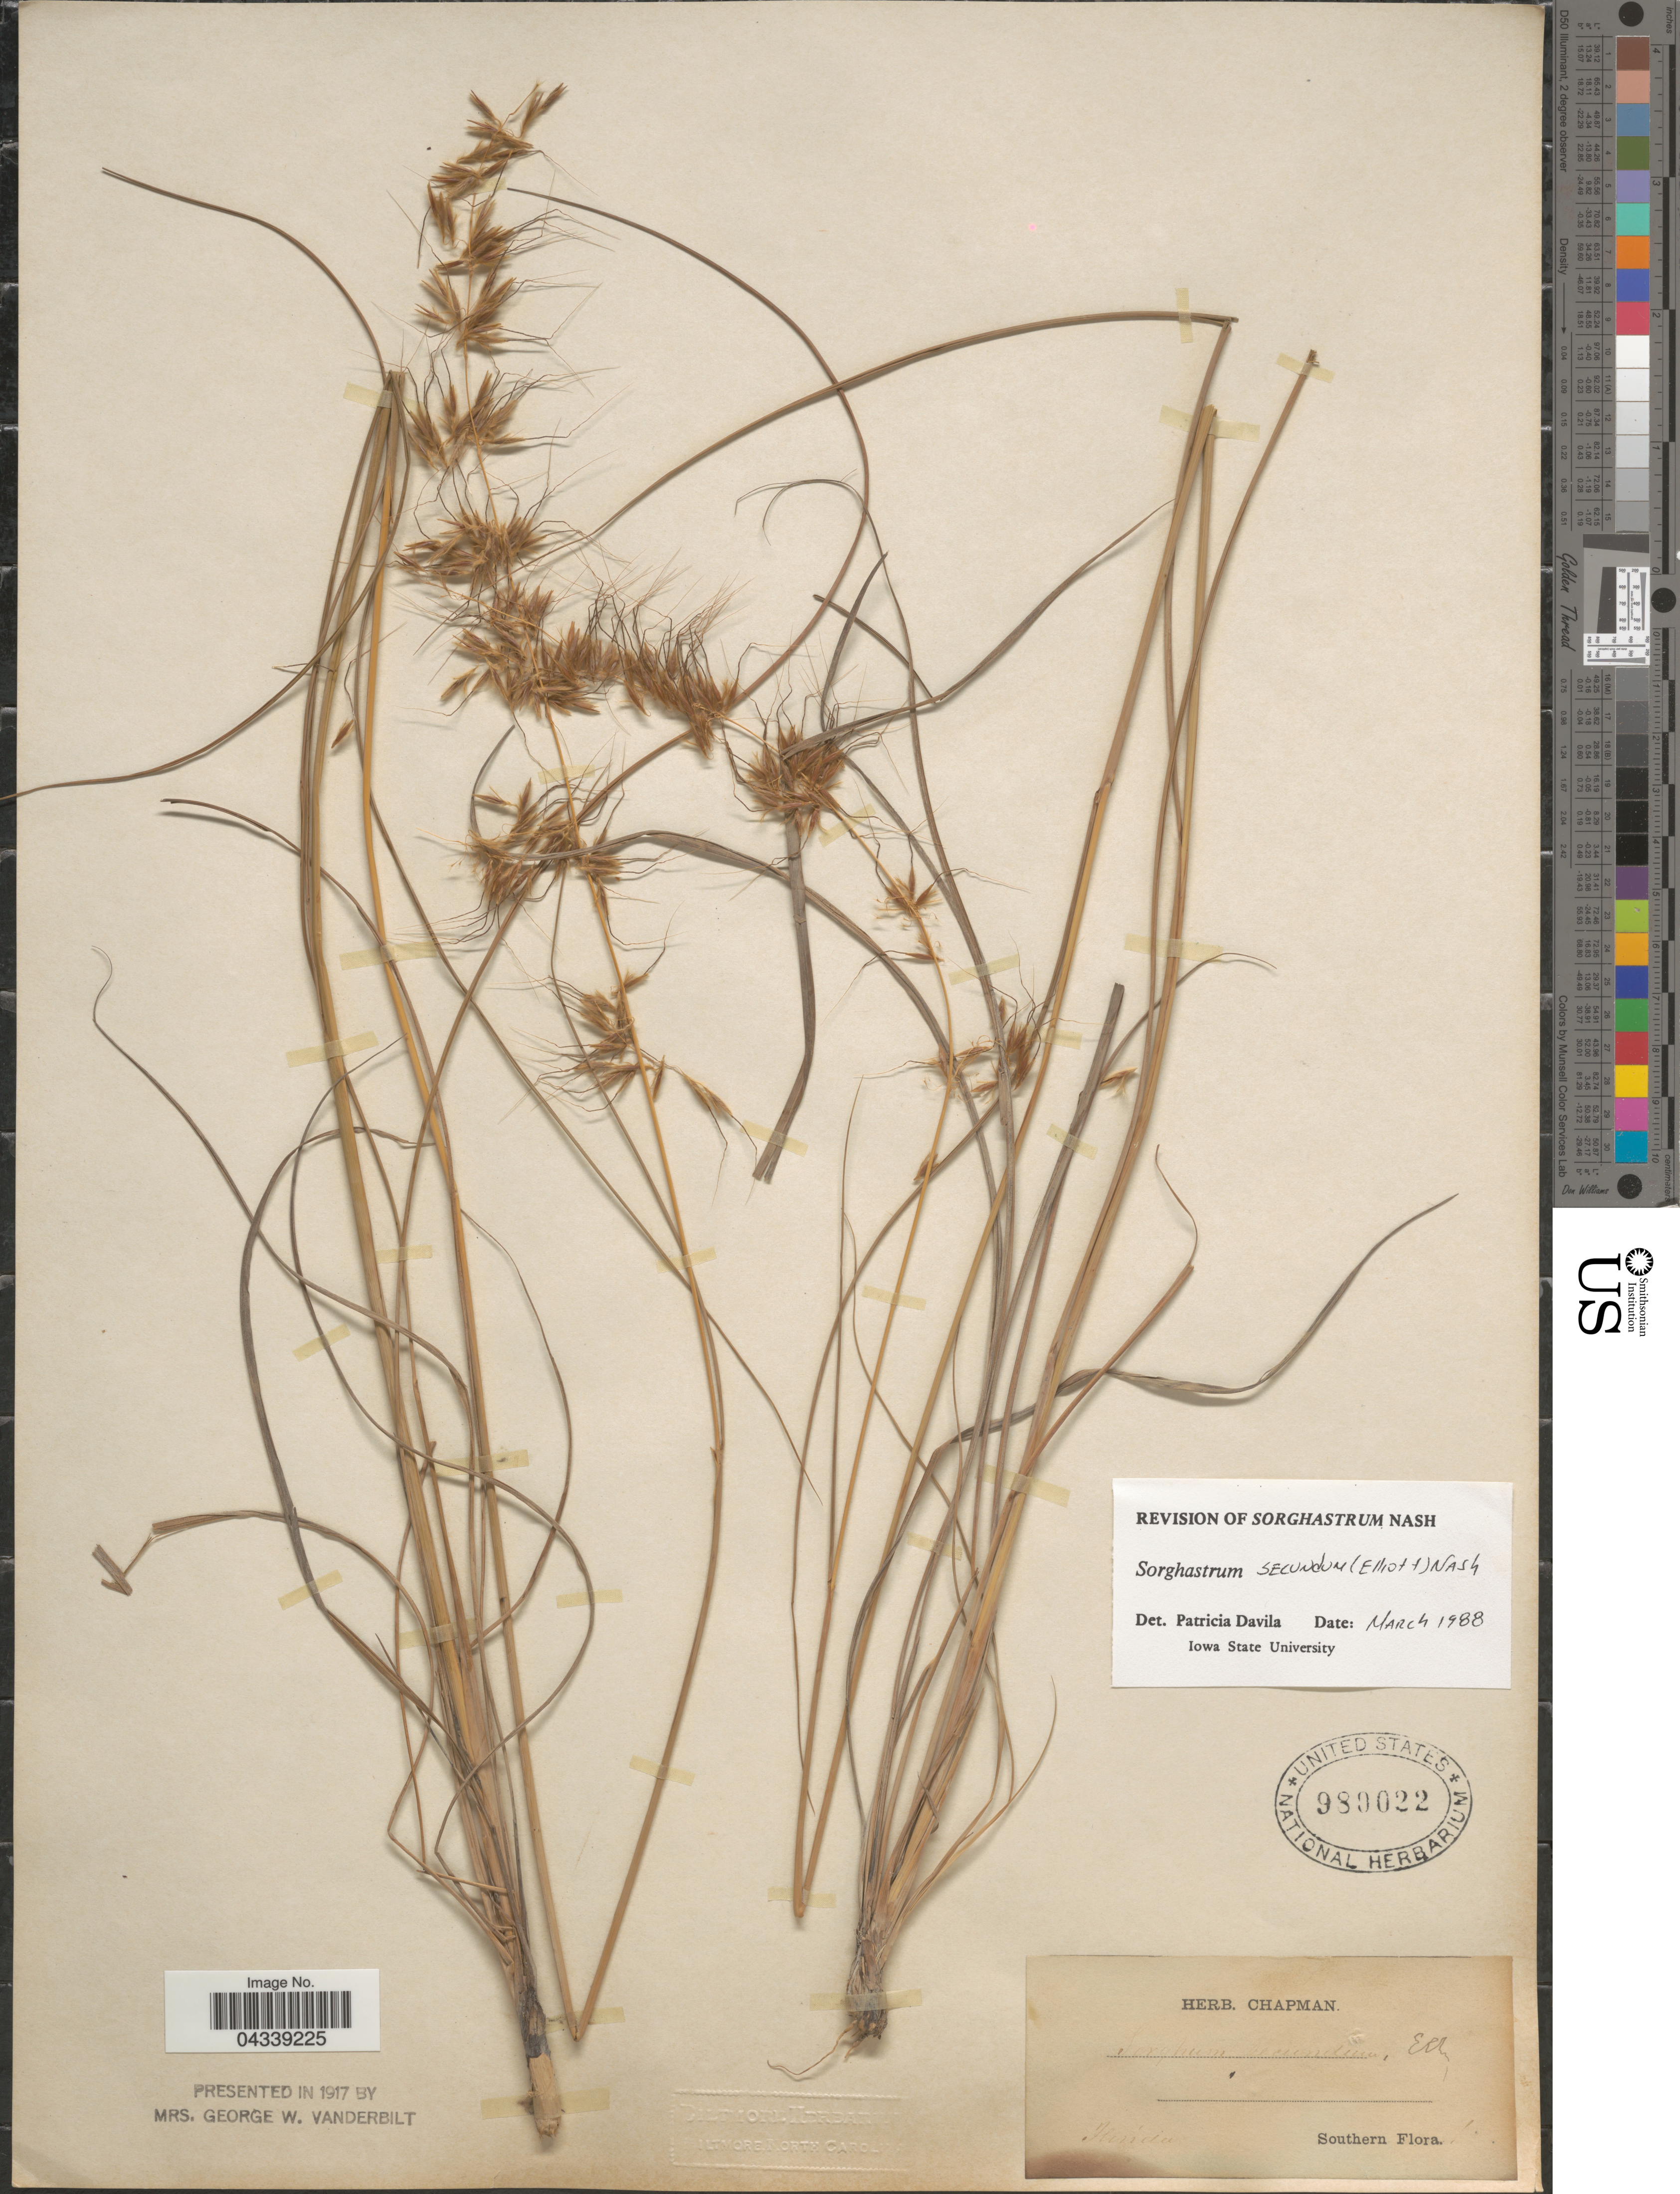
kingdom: Plantae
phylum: Tracheophyta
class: Liliopsida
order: Poales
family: Poaceae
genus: Sorghastrum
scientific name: Sorghastrum secundum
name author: (Elliott) Nash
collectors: ex herb. Chapman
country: United States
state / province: Florida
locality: Southern.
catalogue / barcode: US 980022